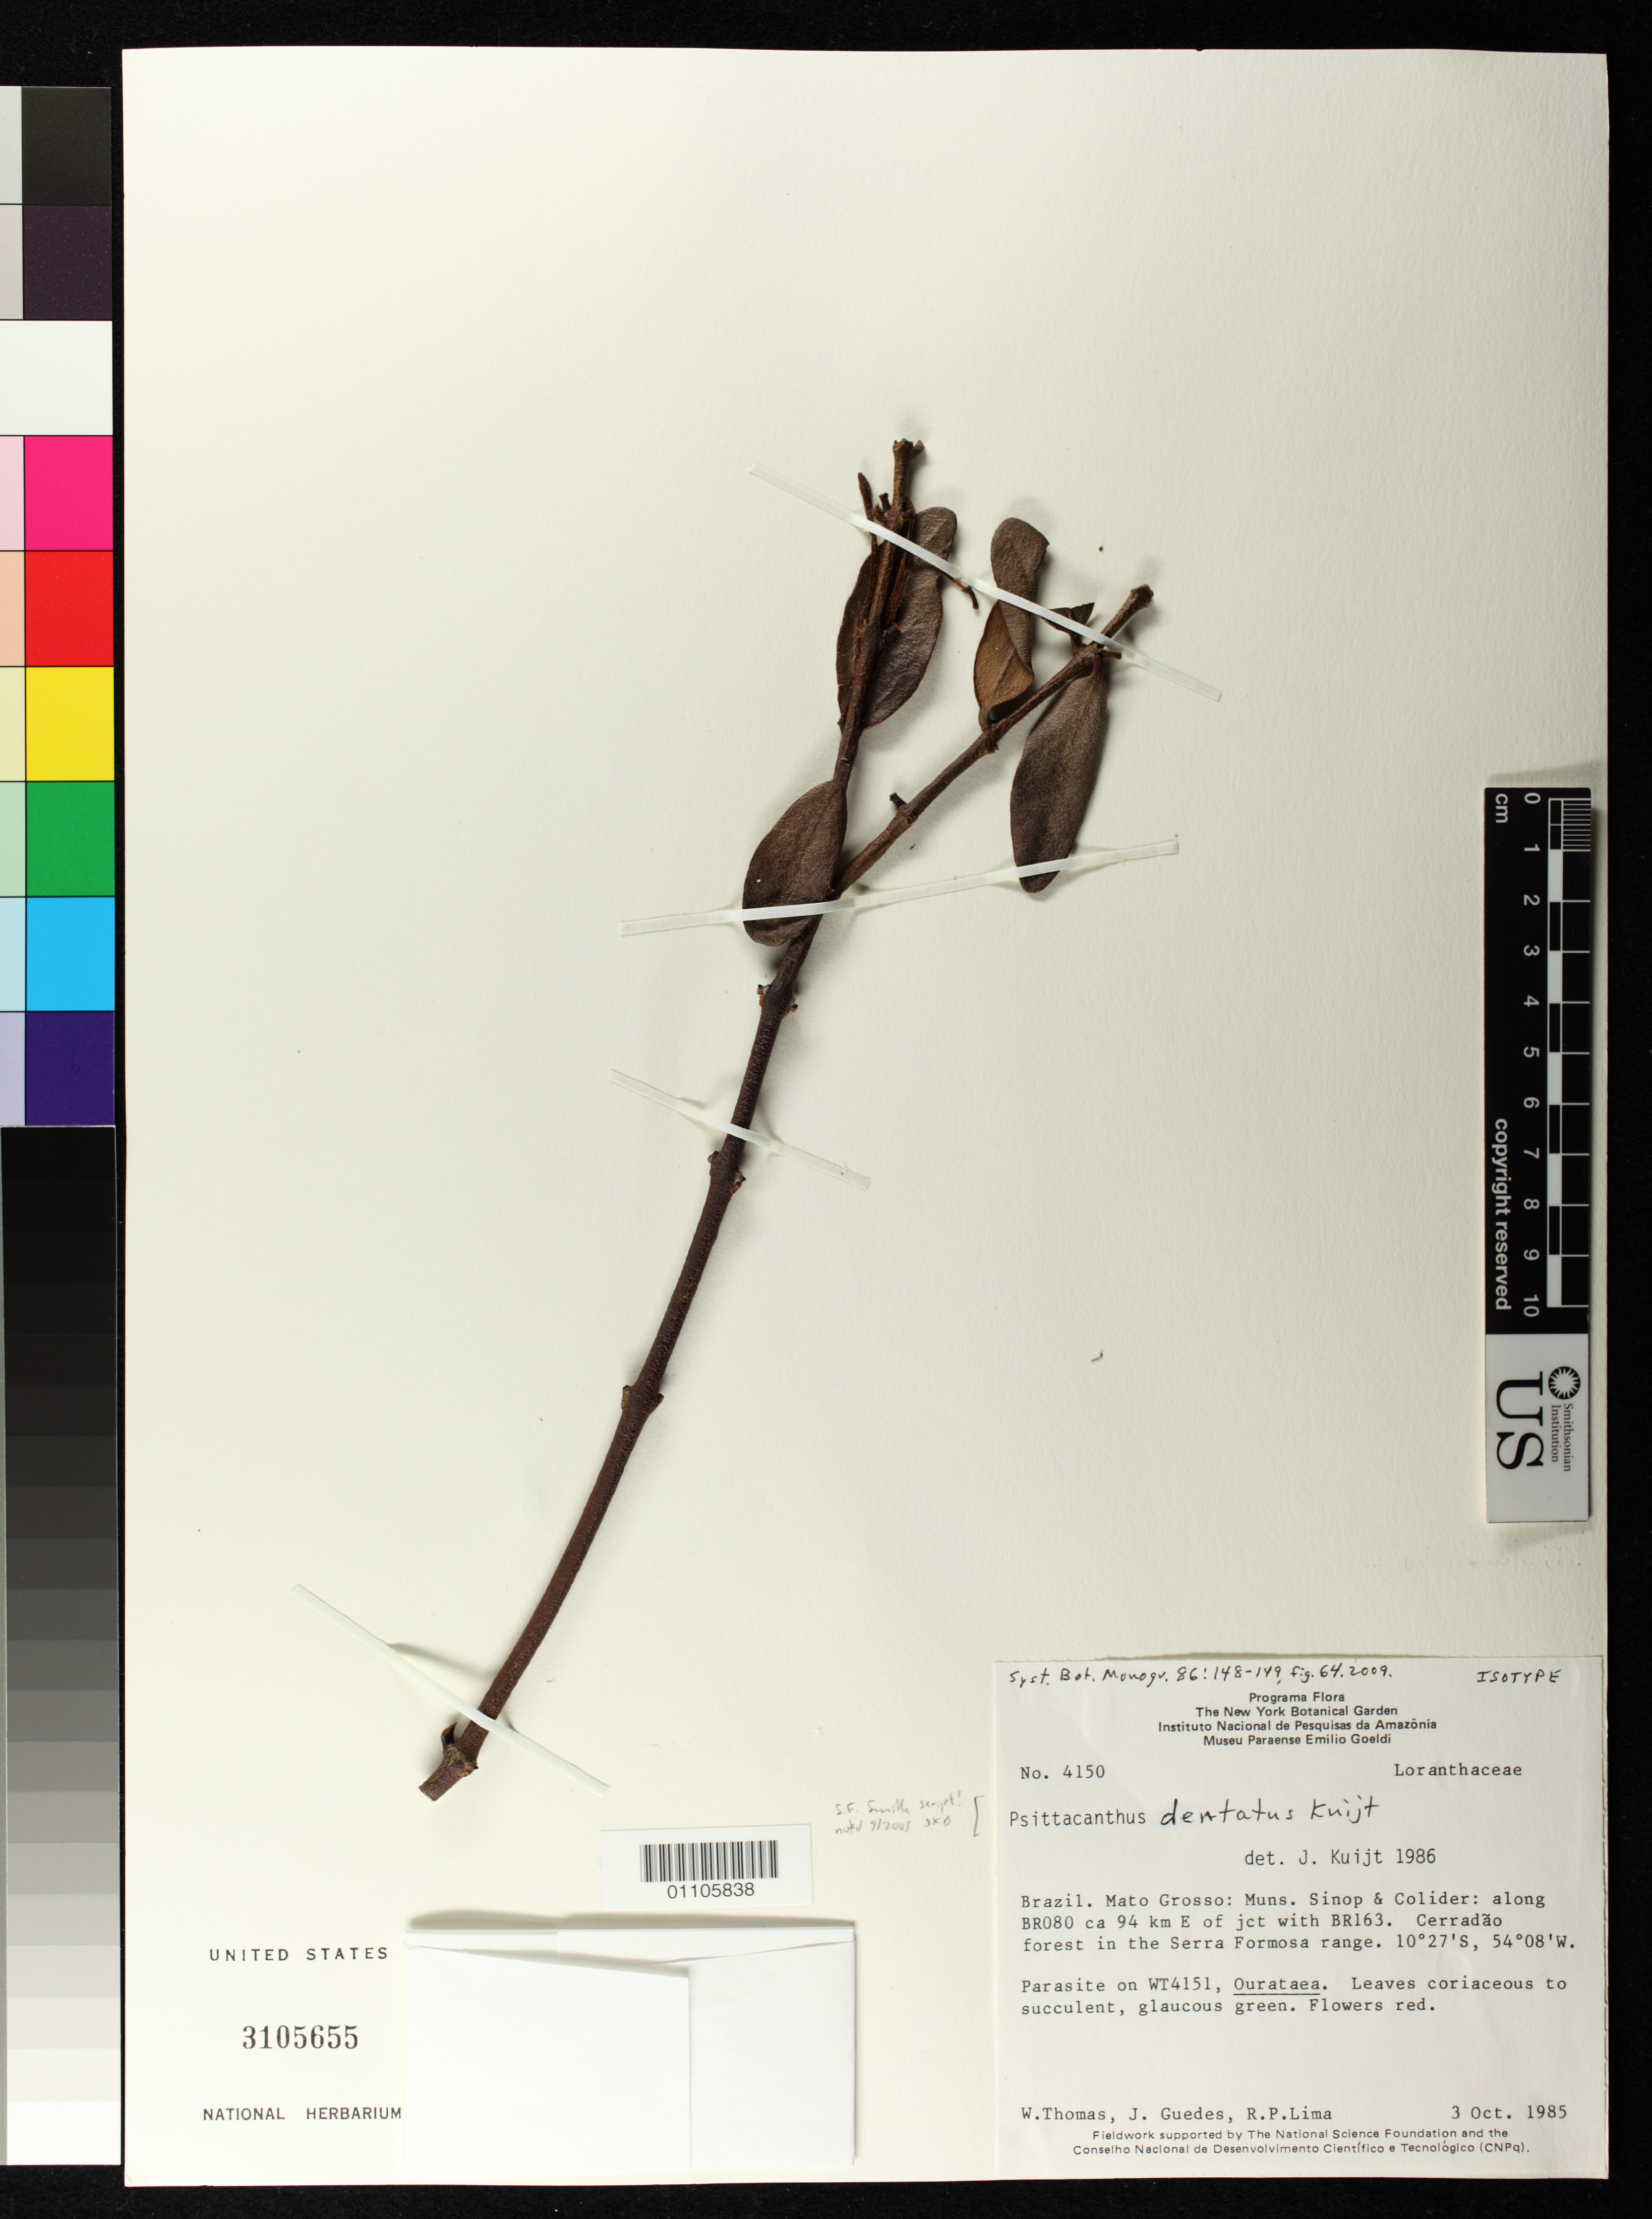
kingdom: Plantae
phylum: Tracheophyta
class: Magnoliopsida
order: Santalales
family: Loranthaceae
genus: Psittacanthus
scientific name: Psittacanthus dentatus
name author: Kuijt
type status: Isotype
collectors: W. Thomas, J. Guedes & R. P. Lima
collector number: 4150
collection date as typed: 03 Oct 1985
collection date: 1985-10-03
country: Brazil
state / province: Mato Grosso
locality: Mato Grosso: Muns. Sinop & Colider: along BR080 ca 94 km E of jct with BR163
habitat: Cerradao forest in the Serra Formosa range. Parasite on WT4151, Ourataea.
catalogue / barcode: US 3105655